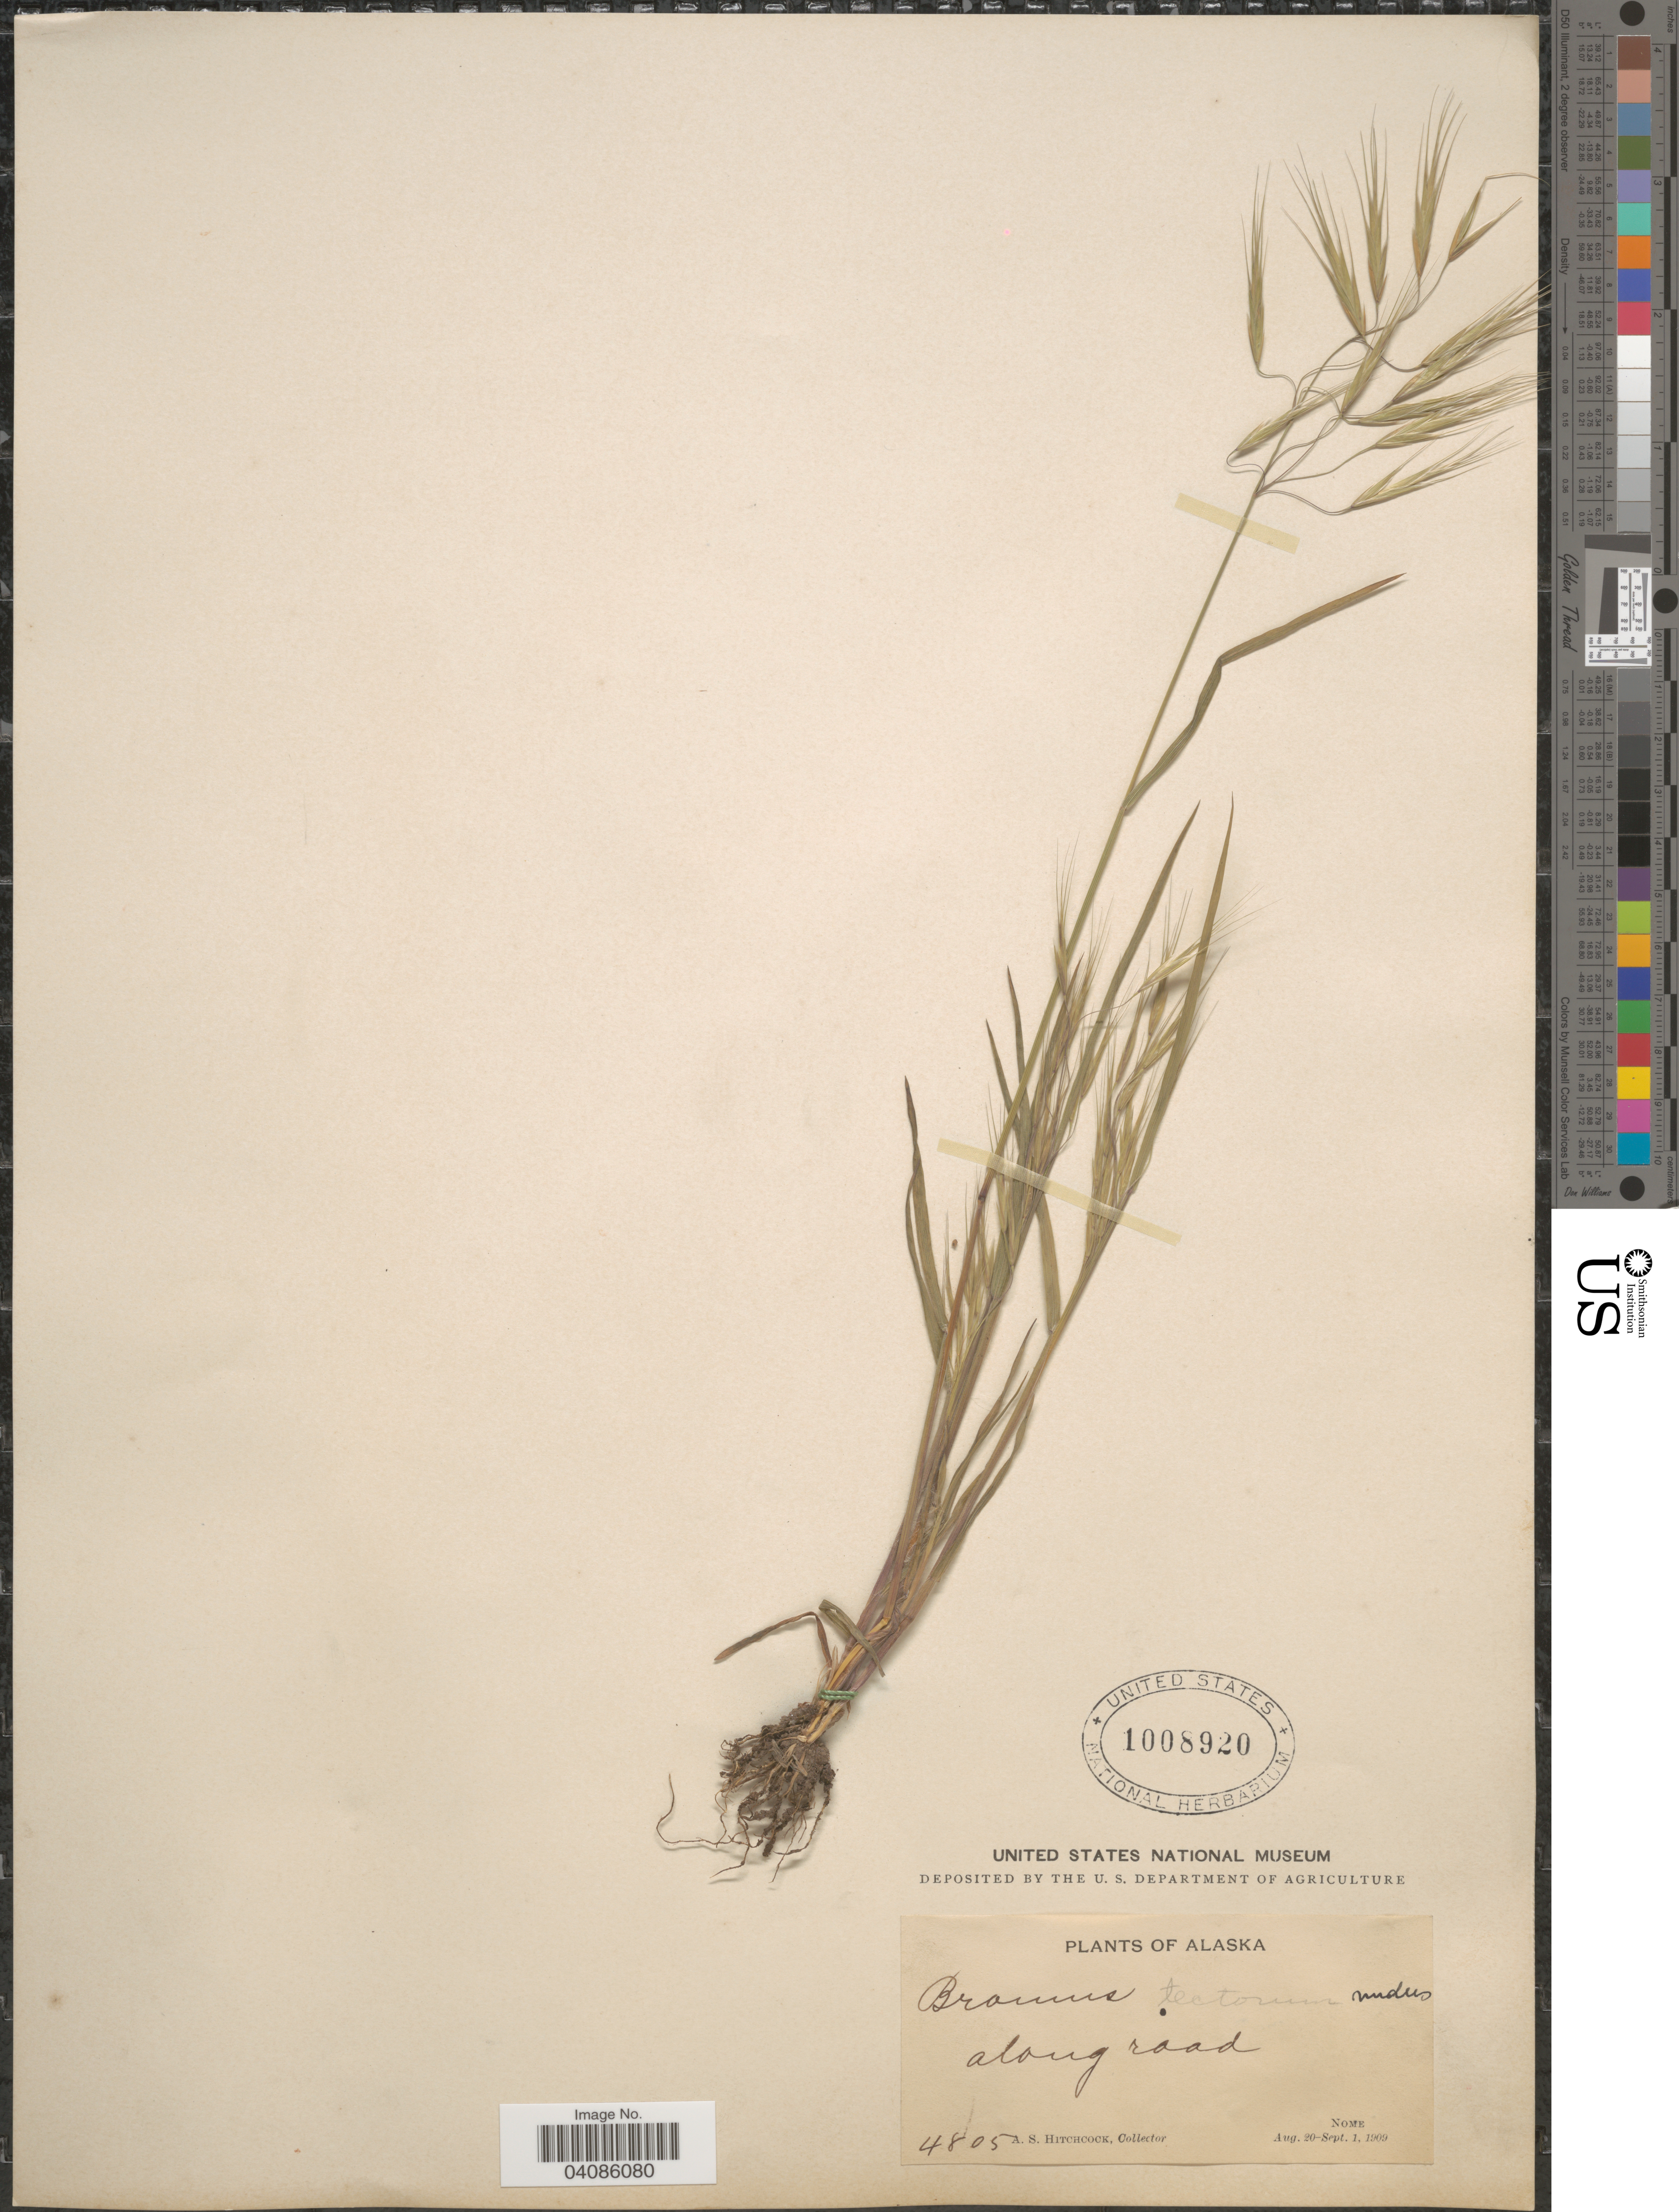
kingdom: Plantae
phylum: Tracheophyta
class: Liliopsida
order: Poales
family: Poaceae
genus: Bromus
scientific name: Bromus tectorum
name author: L.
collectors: A. S. Hitchcock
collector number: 4805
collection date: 1909-08-20/1909-09-01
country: United States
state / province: Alaska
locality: Along road. Nome.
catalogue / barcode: US 1008920